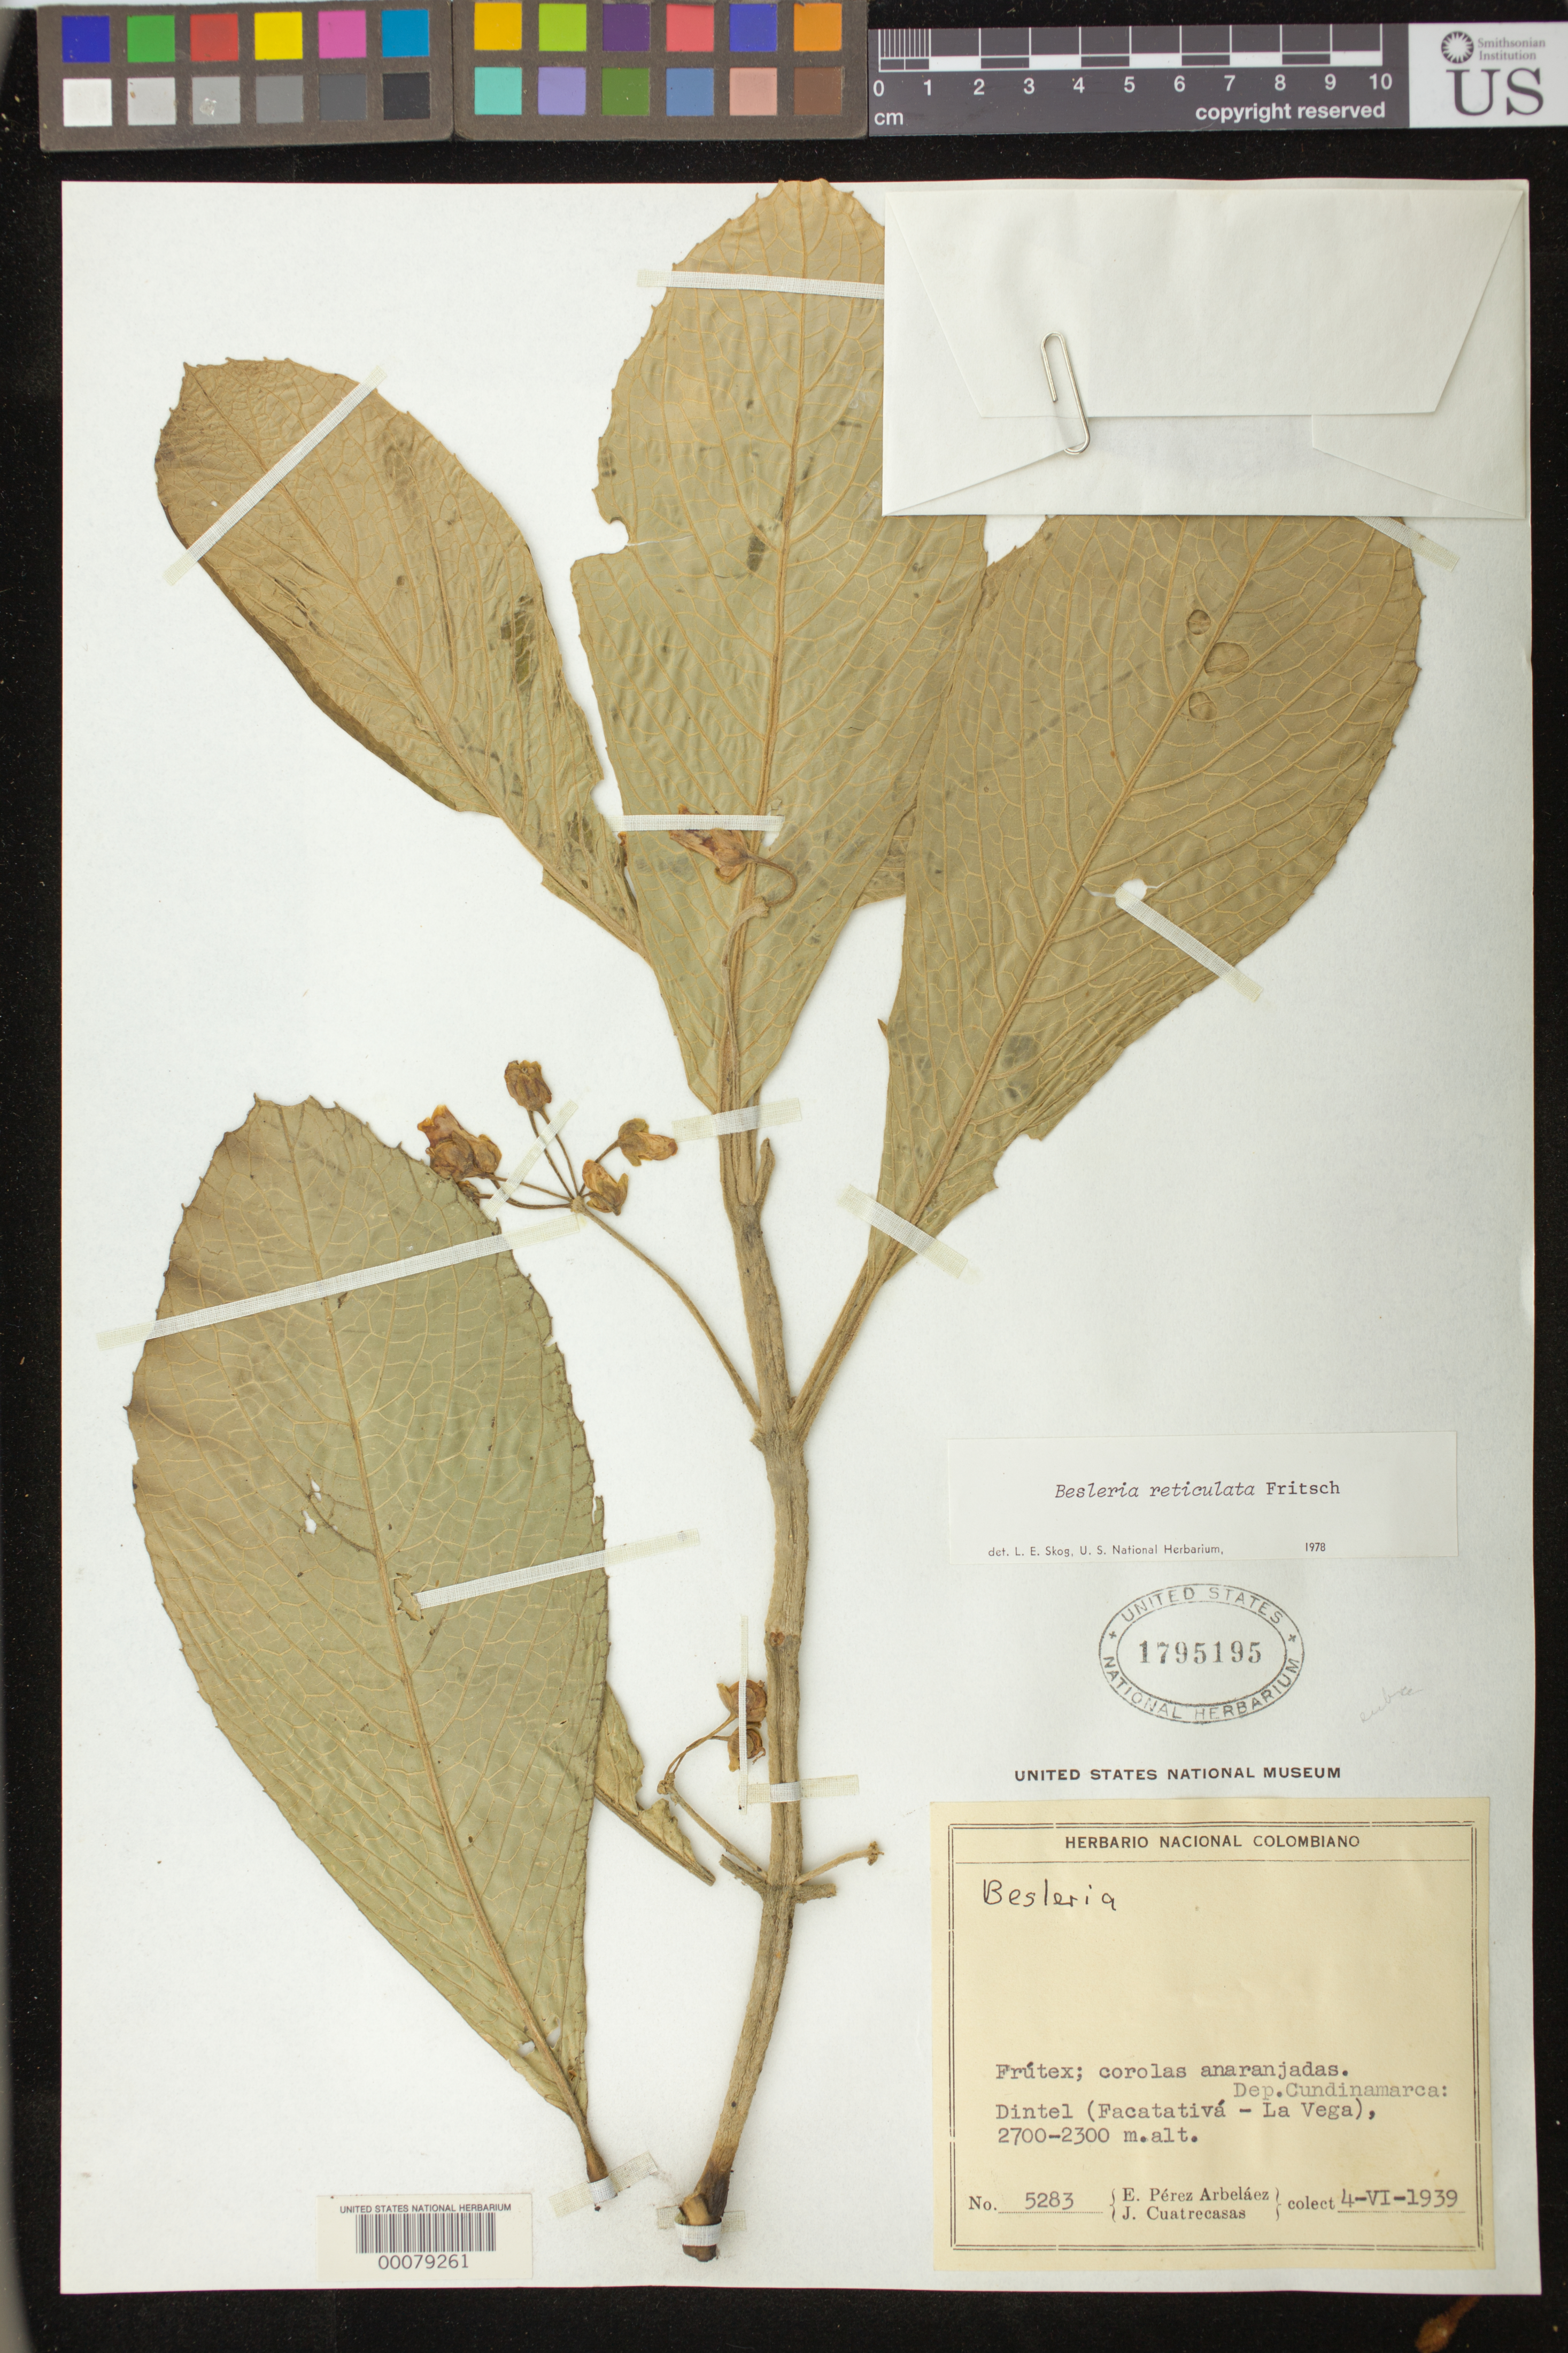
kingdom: Plantae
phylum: Tracheophyta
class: Magnoliopsida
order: Lamiales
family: Gesneriaceae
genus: Besleria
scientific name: Besleria reticulata var. reticulata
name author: Fritsch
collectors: E. Pérez Arbeláez & J. Cuatrecasas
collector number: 5283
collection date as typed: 04 Jun 1939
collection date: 1939-06-04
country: Colombia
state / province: Cundinamarca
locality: Dintel (Facatativa - La Vega)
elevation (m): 2300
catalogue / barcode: US 1795195